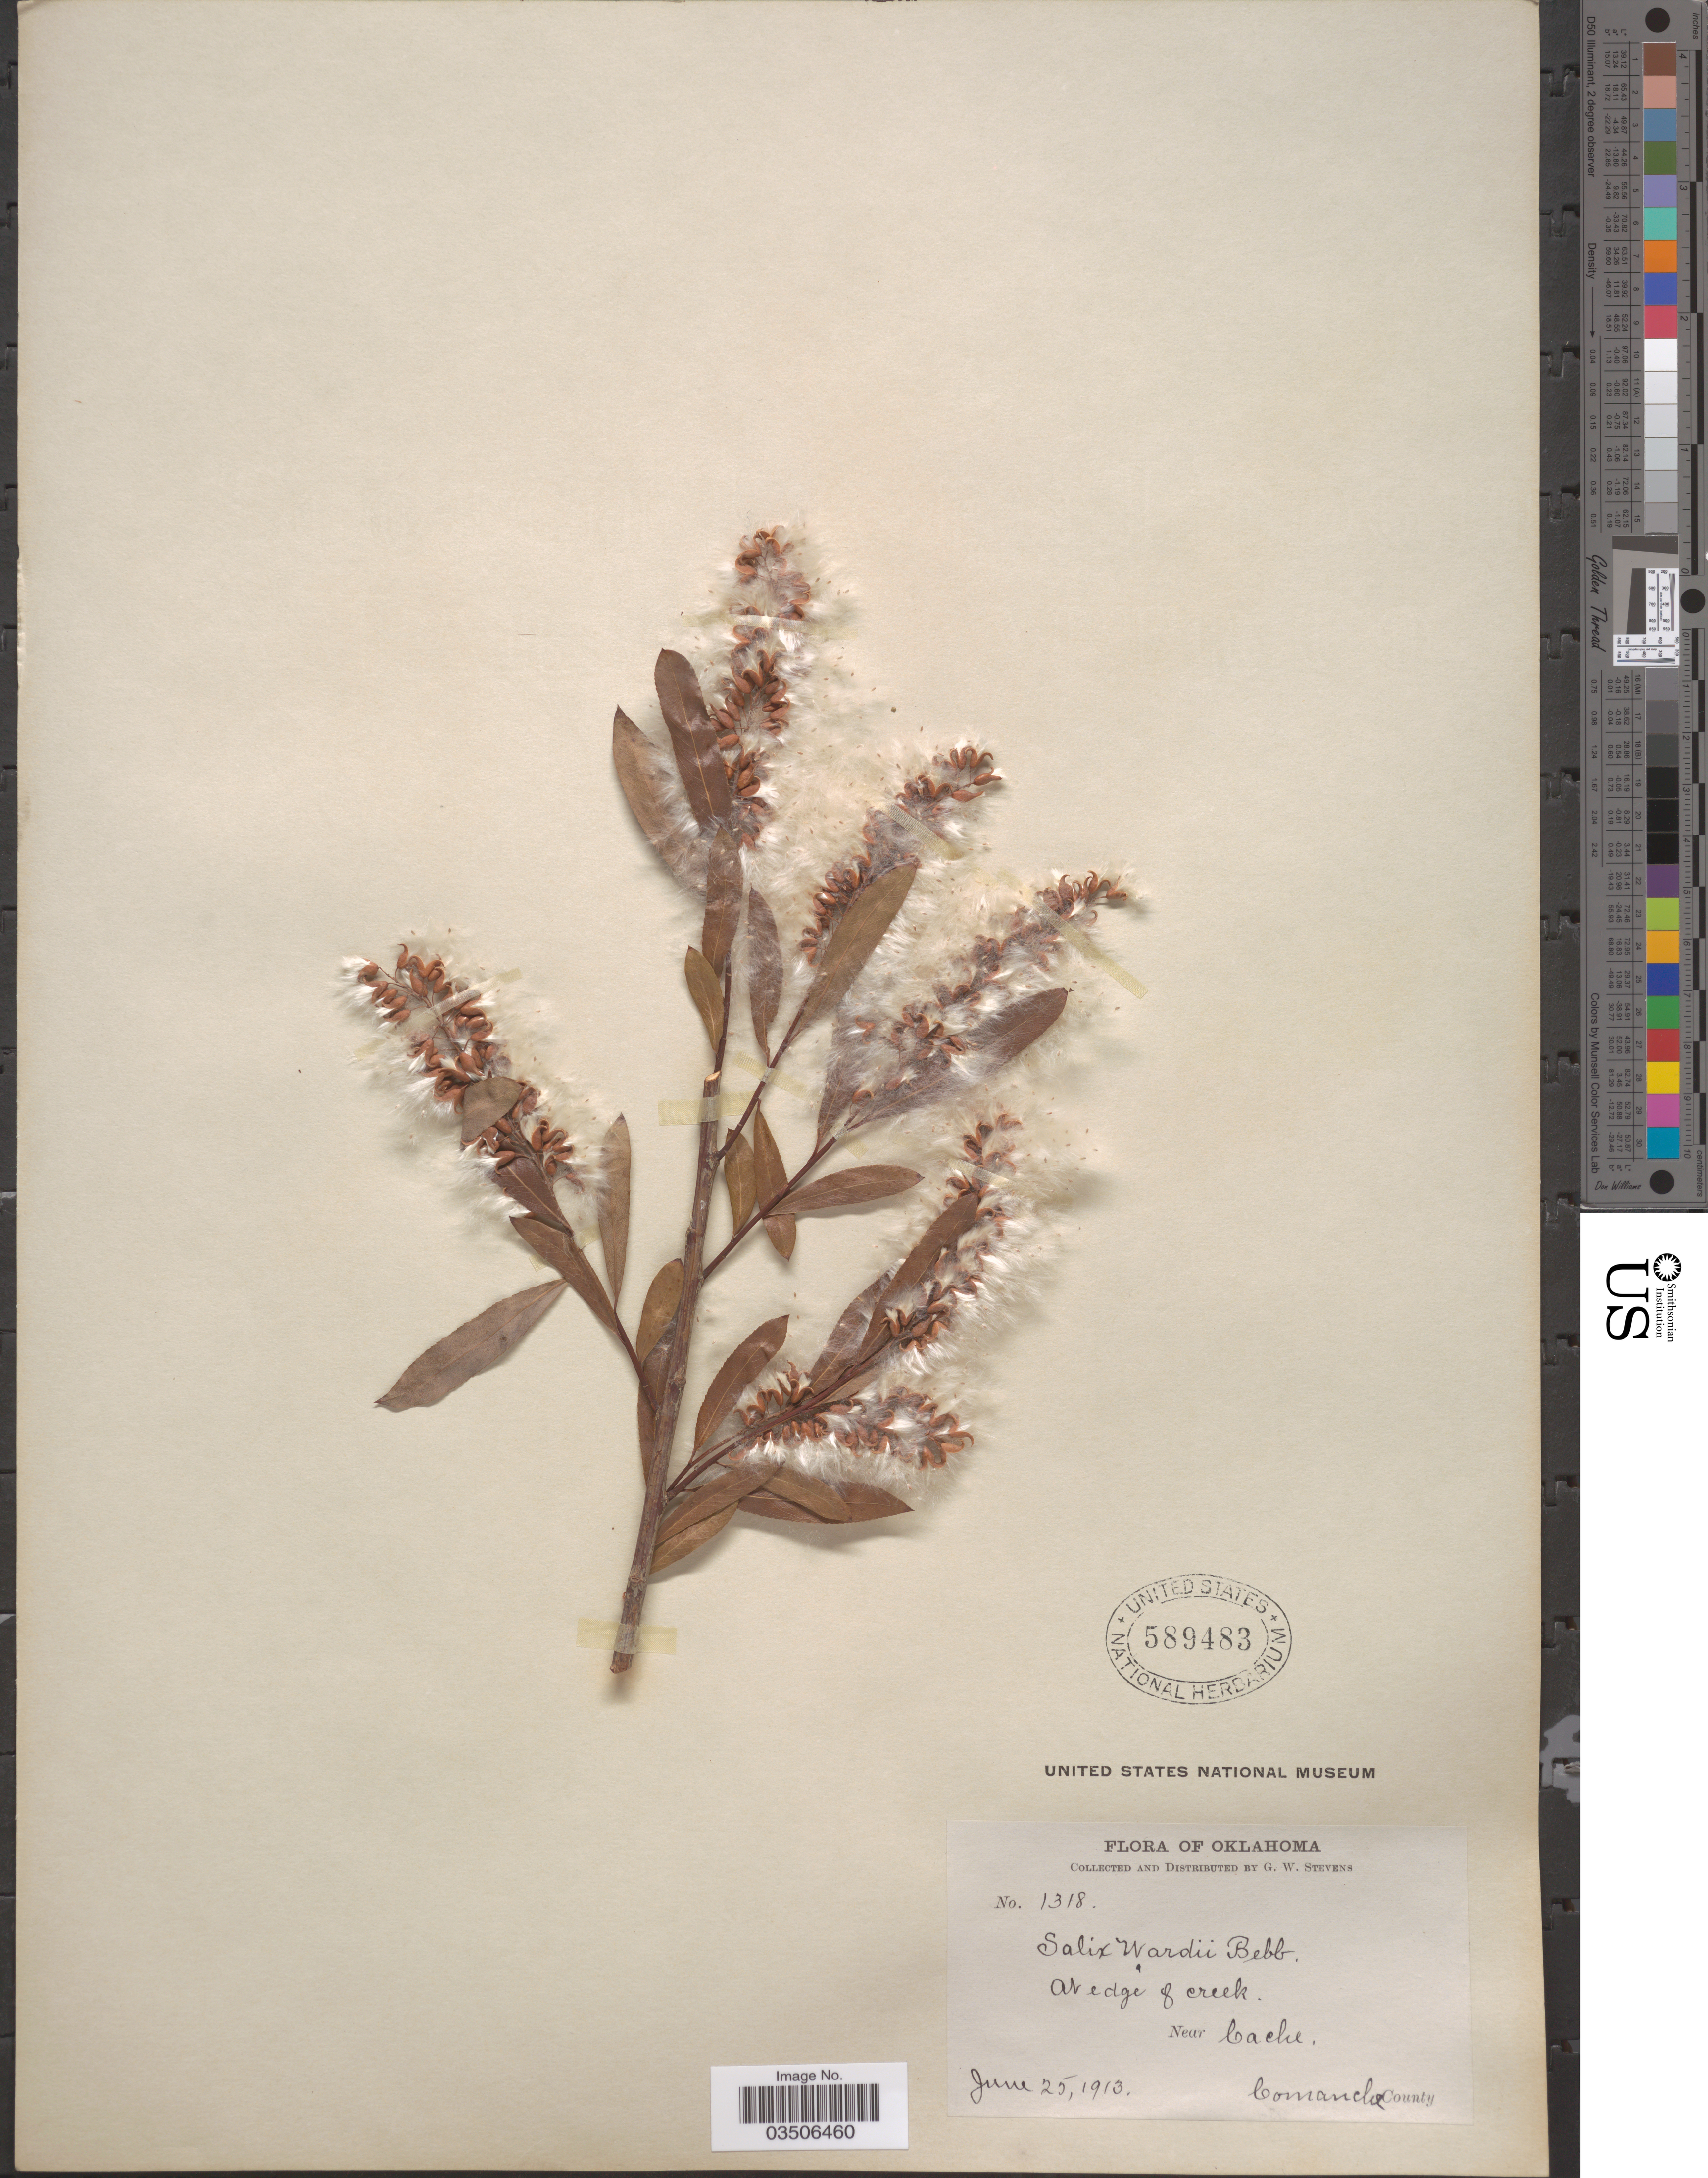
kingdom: Plantae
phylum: Tracheophyta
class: Magnoliopsida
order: Malpighiales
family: Salicaceae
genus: Salix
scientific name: Salix wardii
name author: Bebb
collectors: G. W. Stevens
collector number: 1318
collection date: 1913-06-25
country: United States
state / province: Oklahoma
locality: On edge of creek. Near Cache. Comanche County.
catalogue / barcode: US 589483